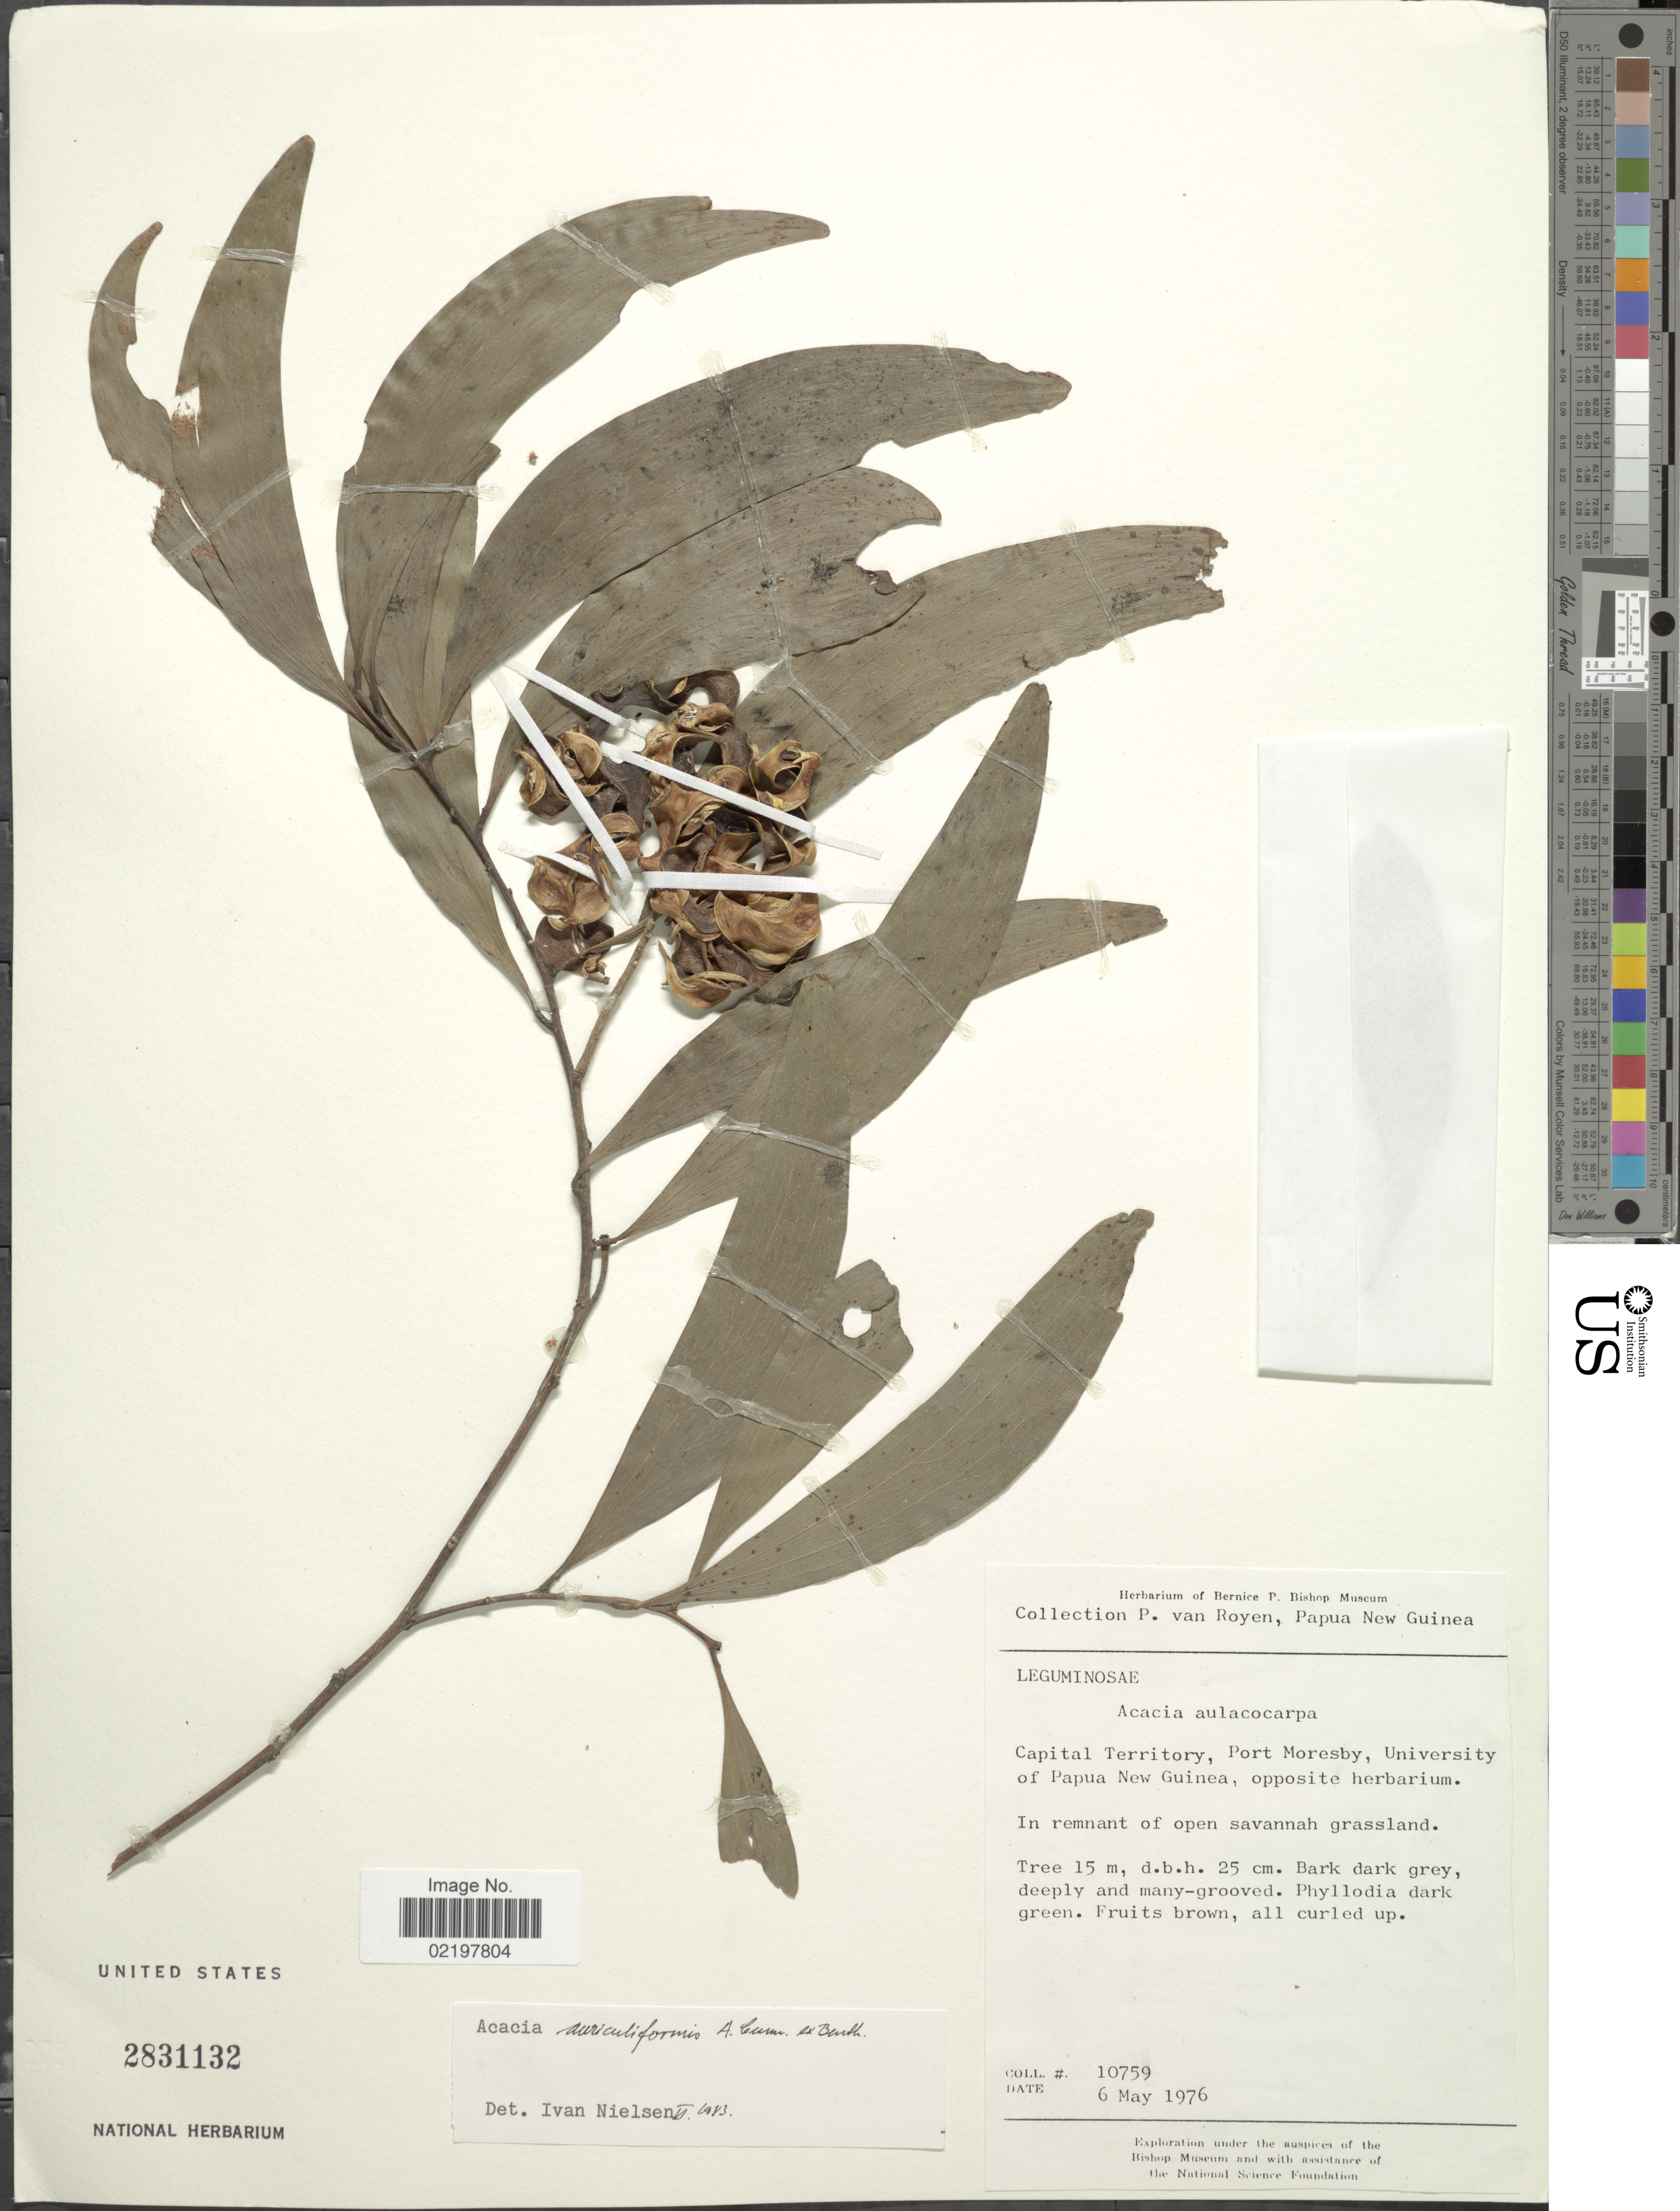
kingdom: Plantae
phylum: Tracheophyta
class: Magnoliopsida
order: Fabales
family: Fabaceae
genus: Acacia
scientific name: Acacia auriculiformis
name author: A. Cunn. ex Benth.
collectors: P. van Royen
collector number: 10759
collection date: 1976-05-06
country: Papua New Guinea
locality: Capital Territory, Port Moresby, University of Papua New Guinea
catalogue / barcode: US 2831132